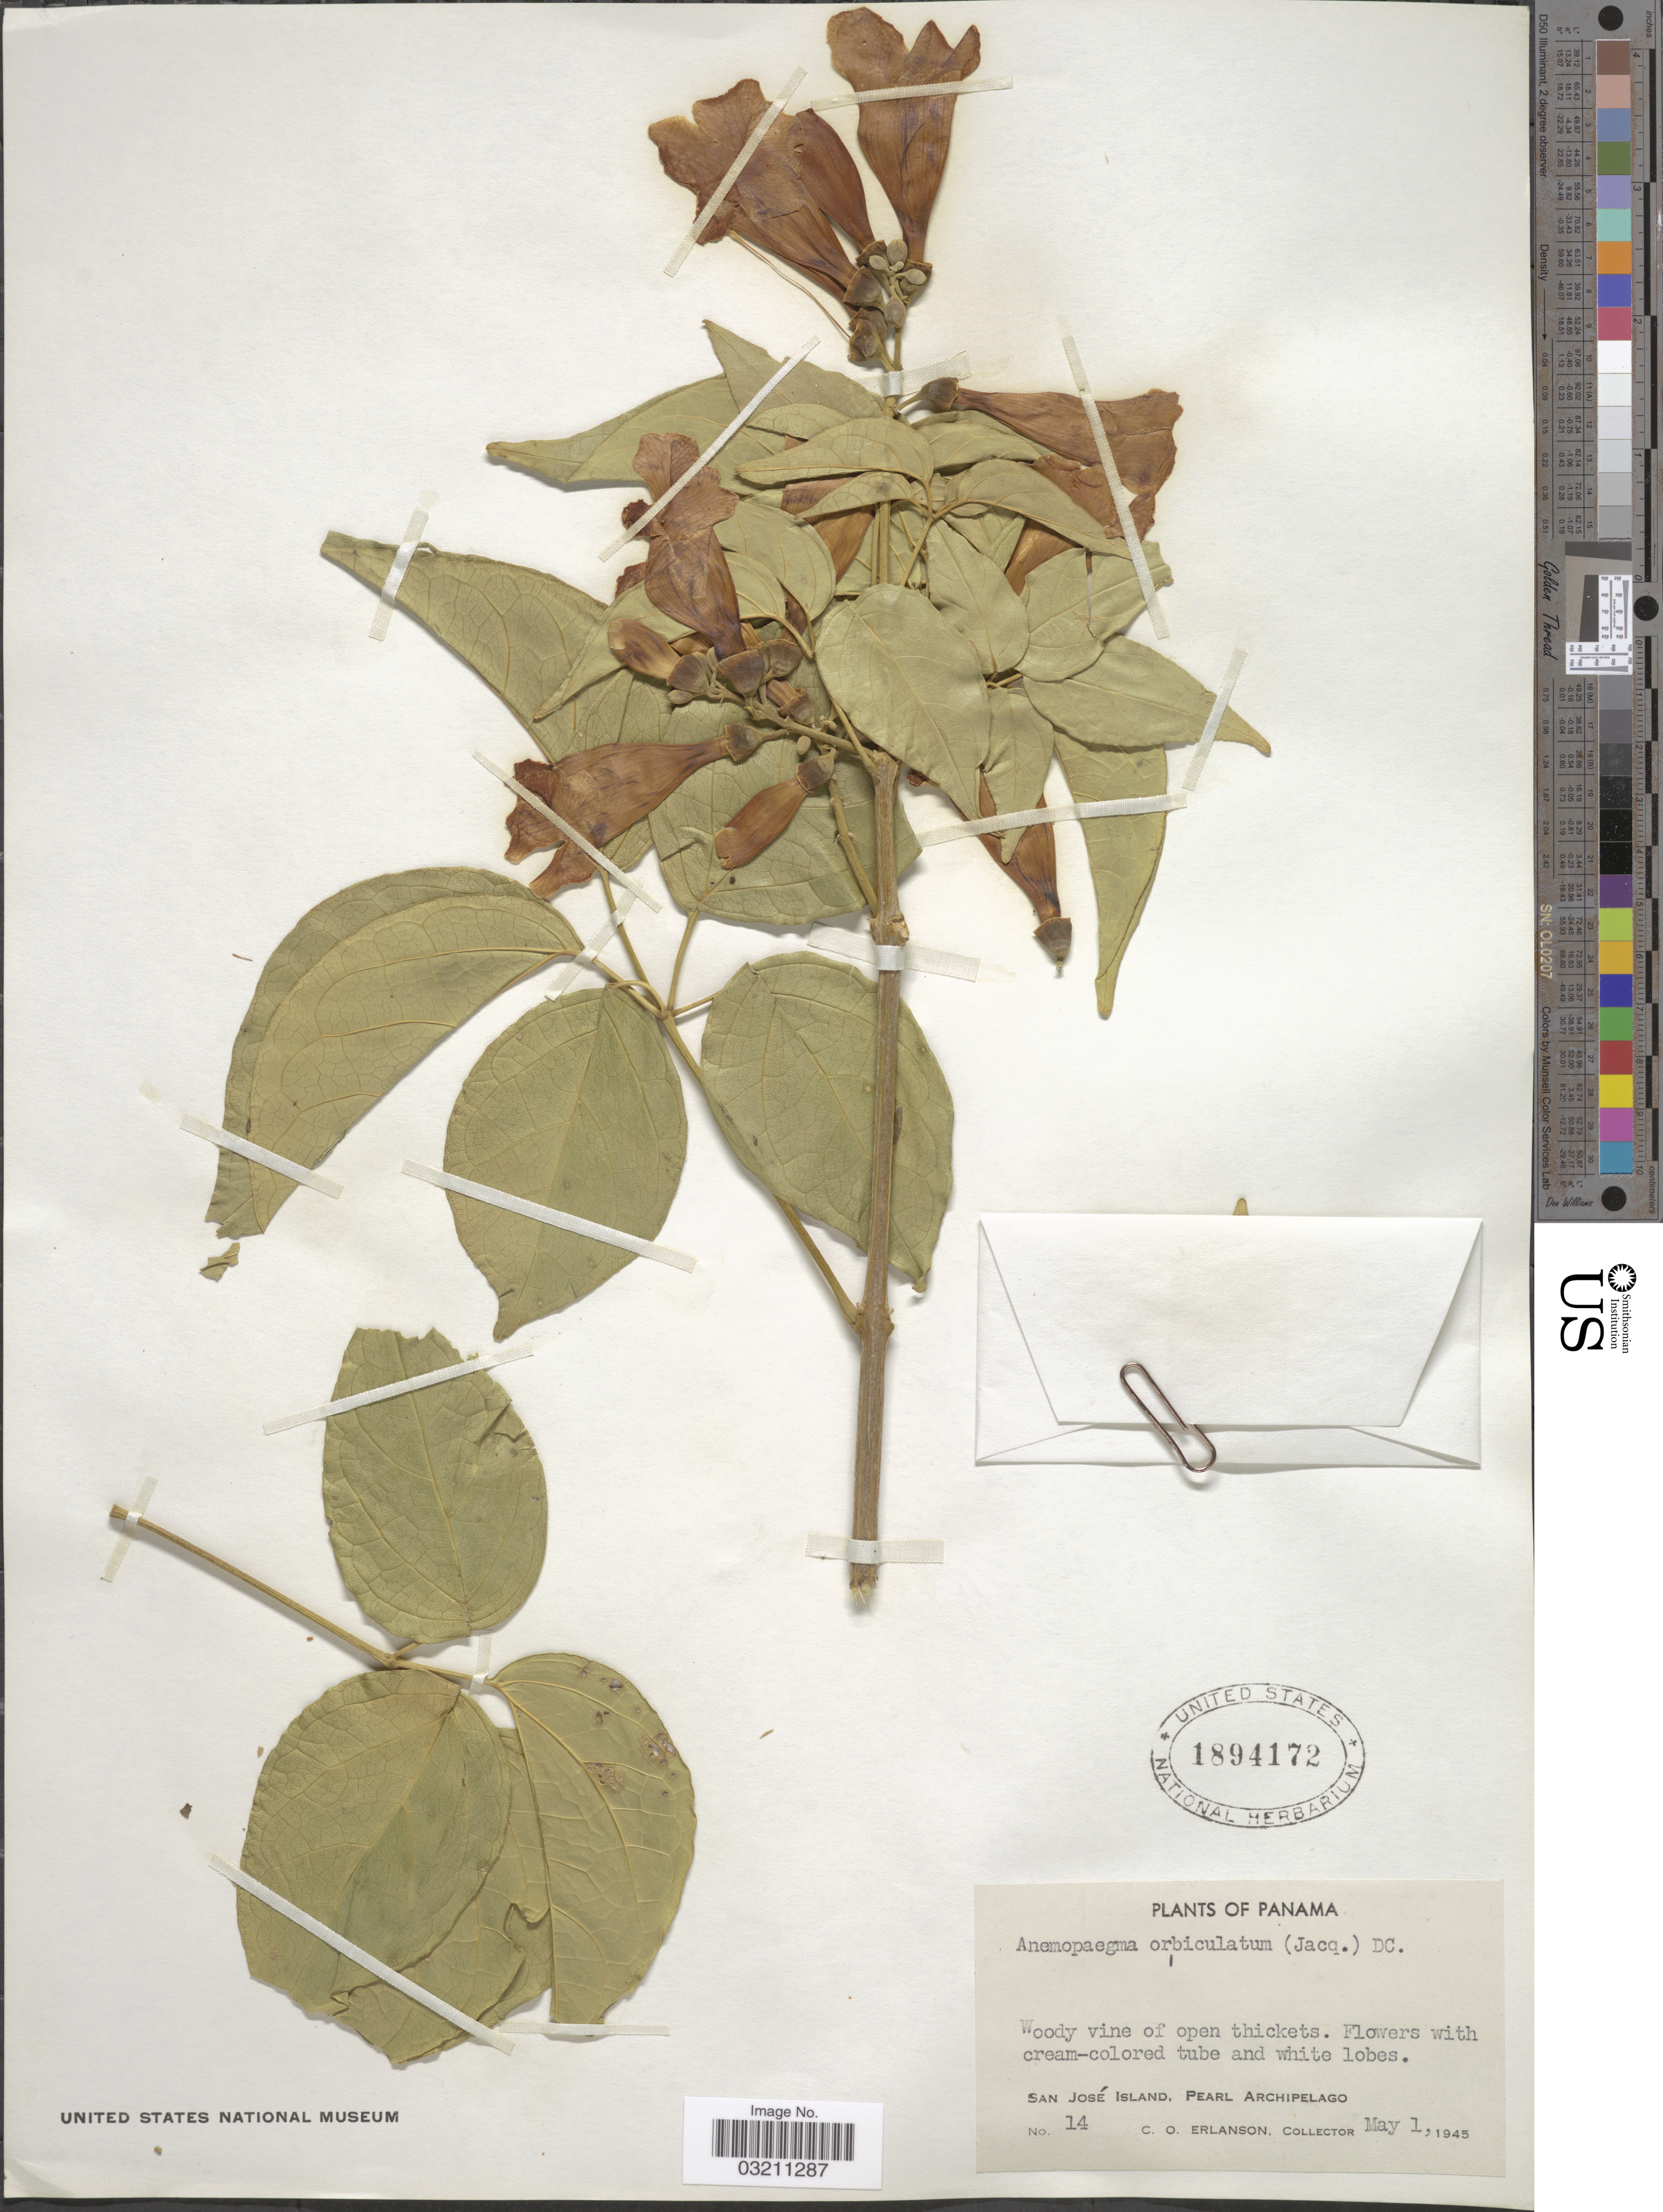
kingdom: Plantae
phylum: Tracheophyta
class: Magnoliopsida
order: Lamiales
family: Bignoniaceae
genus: Amphilophium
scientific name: Amphilophium orbiculatum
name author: (Jacq.) DC.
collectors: C. O. Erlanson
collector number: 14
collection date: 1945-05-01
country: Panama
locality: San José Island, Pearl Archipelago.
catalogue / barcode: US 1894172